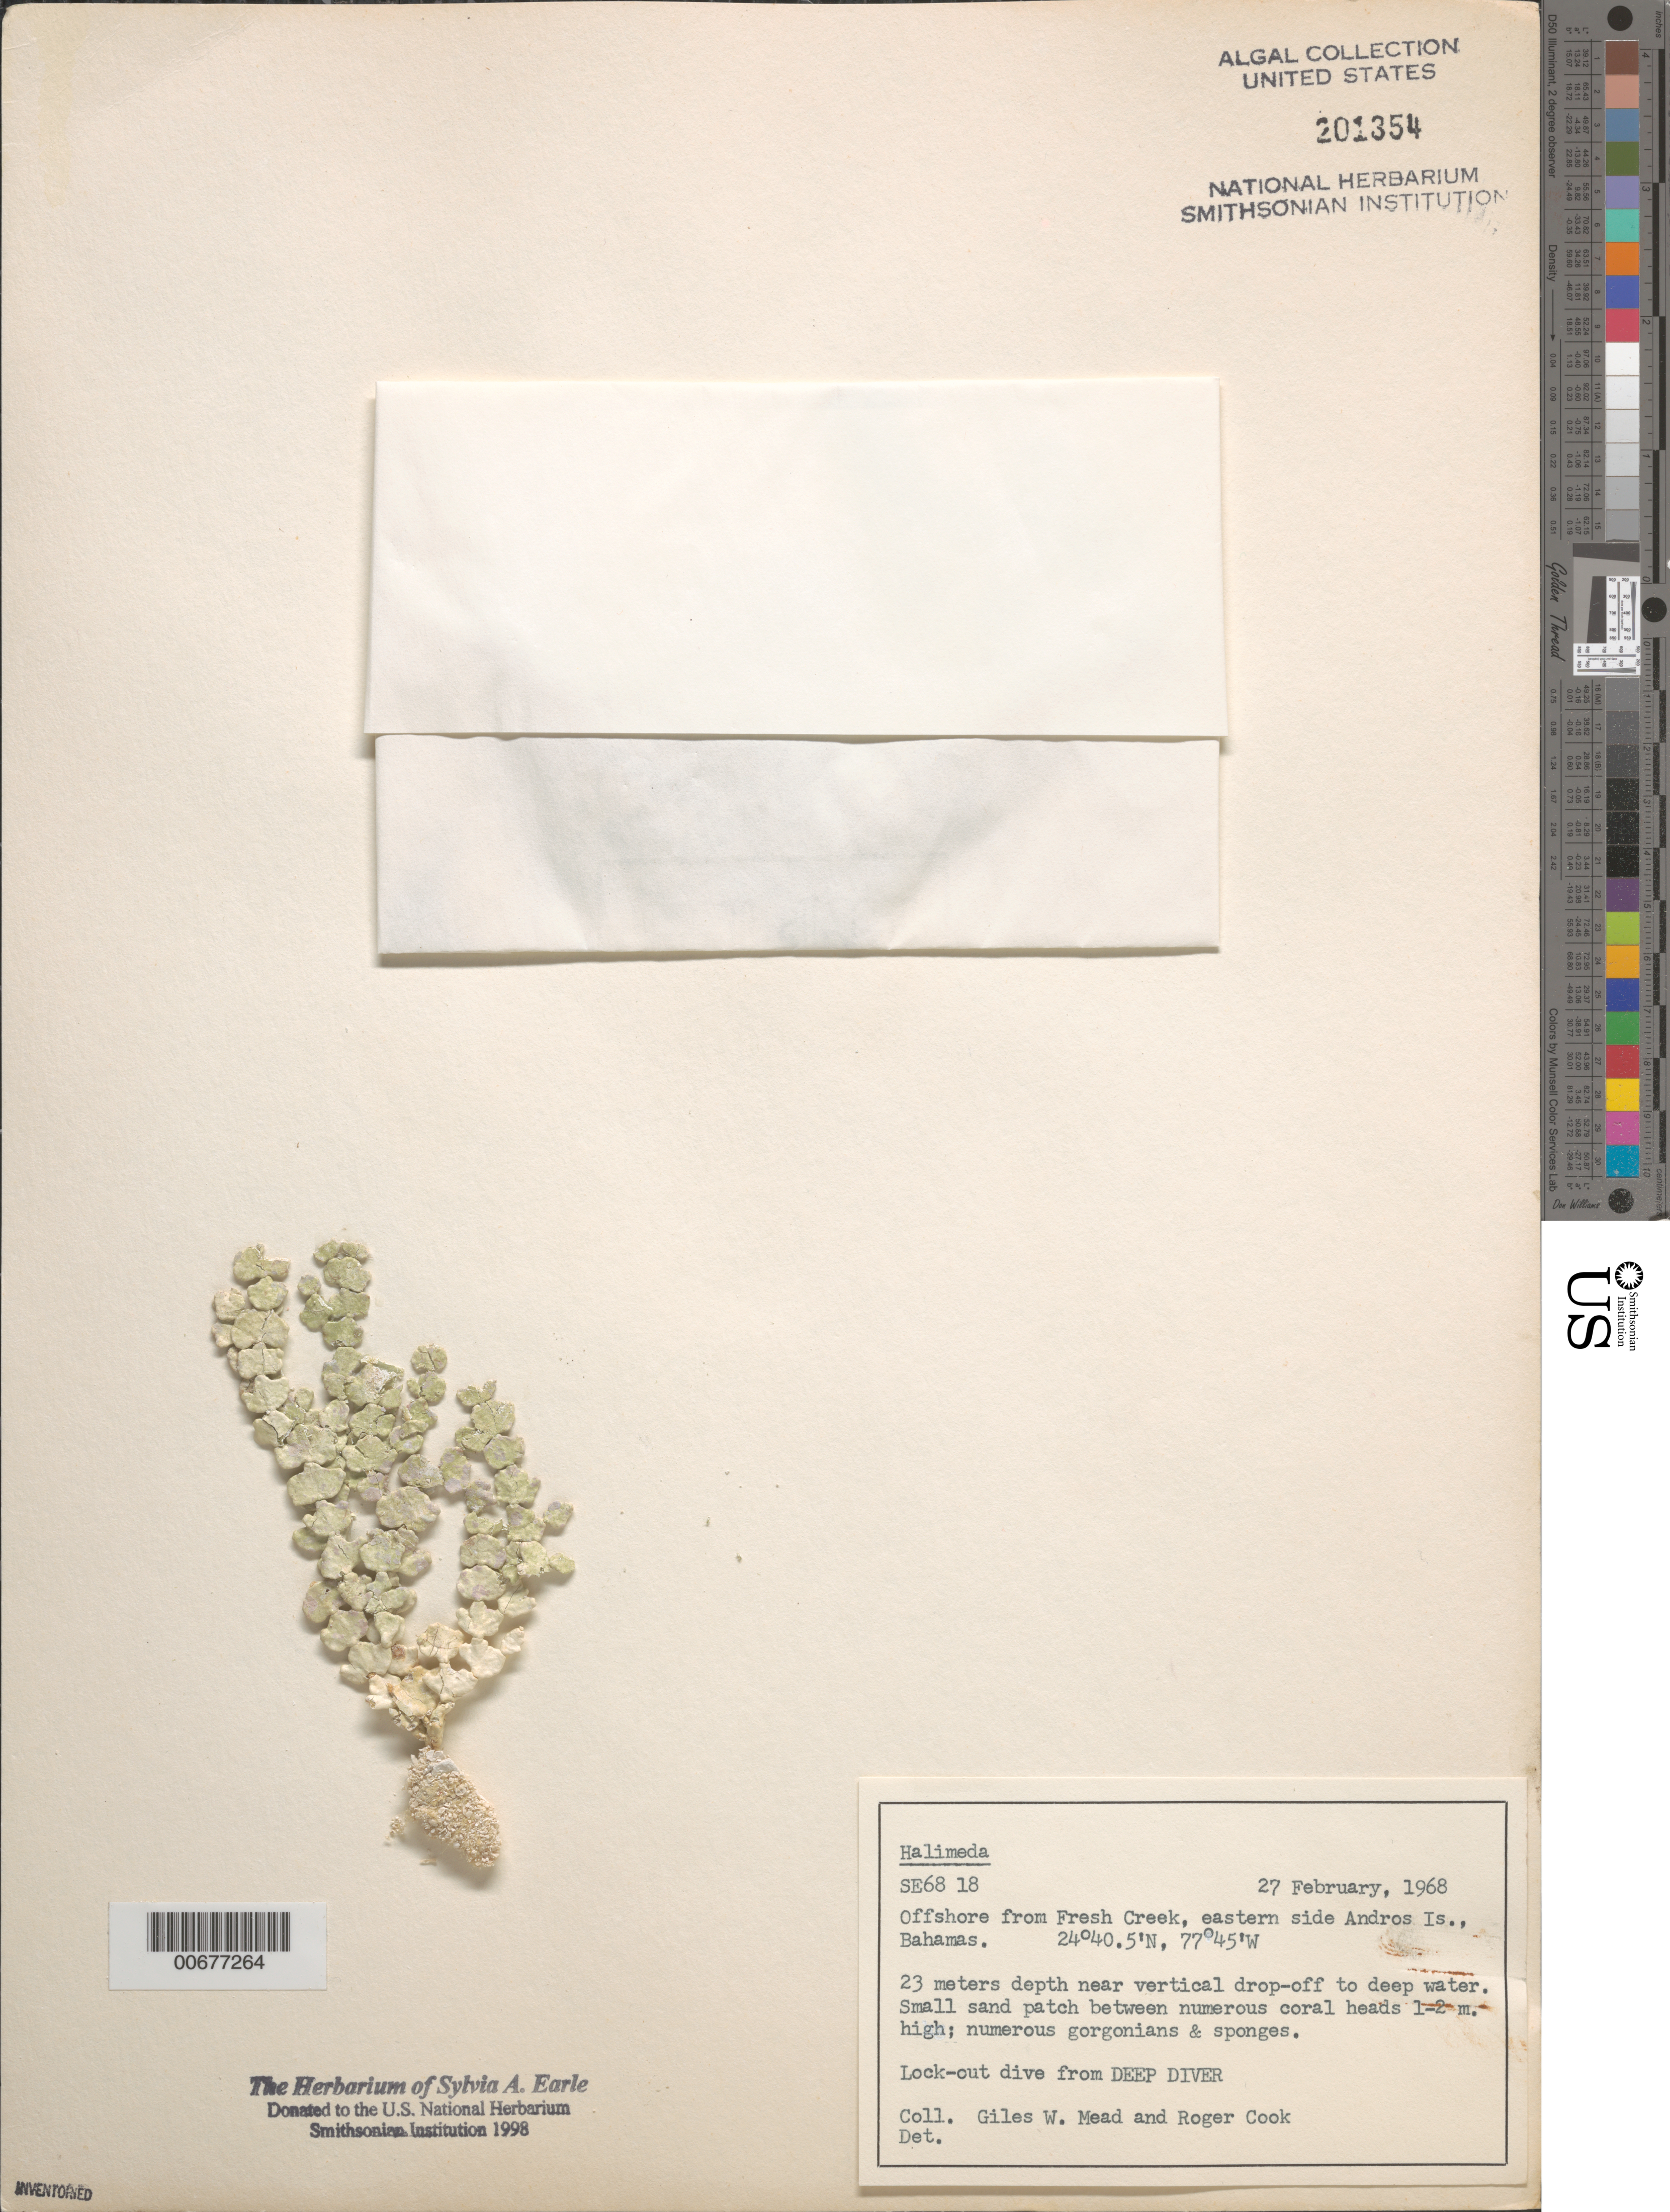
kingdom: Plantae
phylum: Chlorophyta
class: Ulvophyceae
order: Bryopsidales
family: Halimedaceae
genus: Halimeda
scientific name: Halimeda sp.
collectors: G. W. Mead & R. Cook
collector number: SE 6818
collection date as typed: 27 Feb 1968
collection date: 1968-02-27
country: Bahamas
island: Andros Island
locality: Off Fresh Creek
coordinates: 24 40.5' N, 77 45' W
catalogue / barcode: US 201354